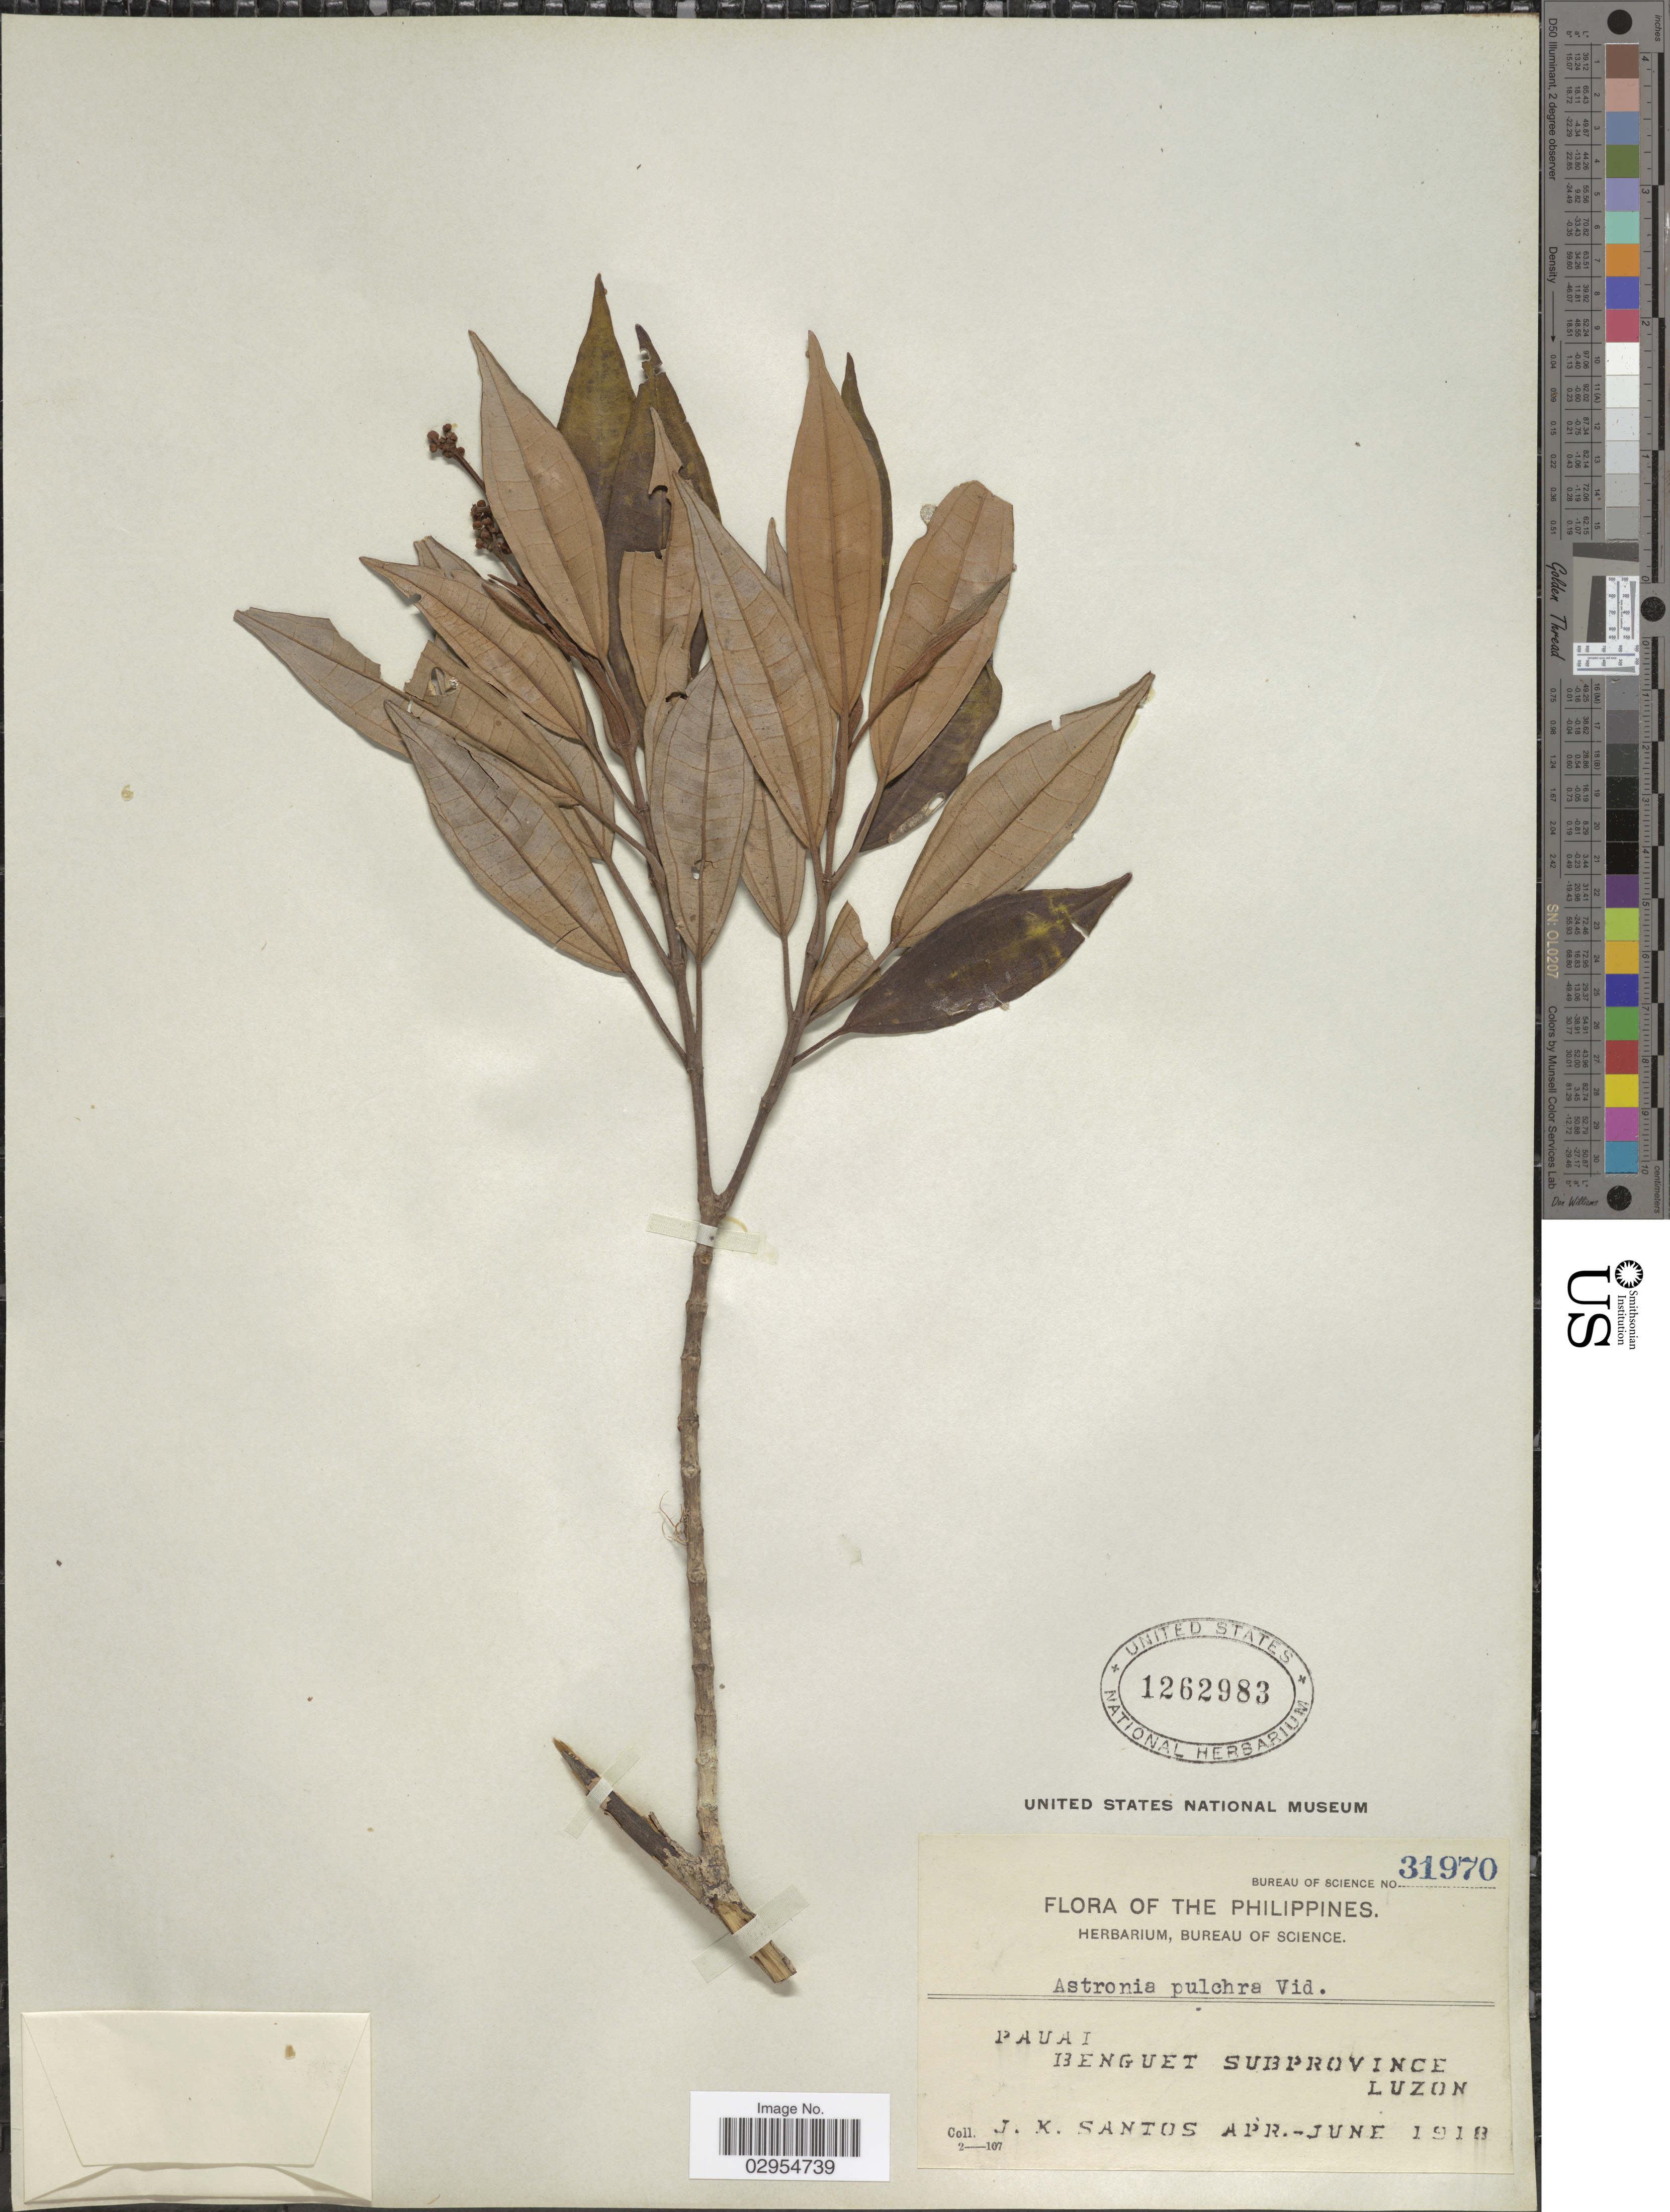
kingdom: Plantae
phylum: Tracheophyta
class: Magnoliopsida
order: Myrtales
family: Melastomataceae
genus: Astronia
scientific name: Astronia pulchra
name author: S. Vidal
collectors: J. K. Santos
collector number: Bureau of Science 31970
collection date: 1918-04/1918-06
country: Philippines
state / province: Cordillera (Administrative Region)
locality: Pauai, Benguet Subprovince, Luzon.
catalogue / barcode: US 1262983